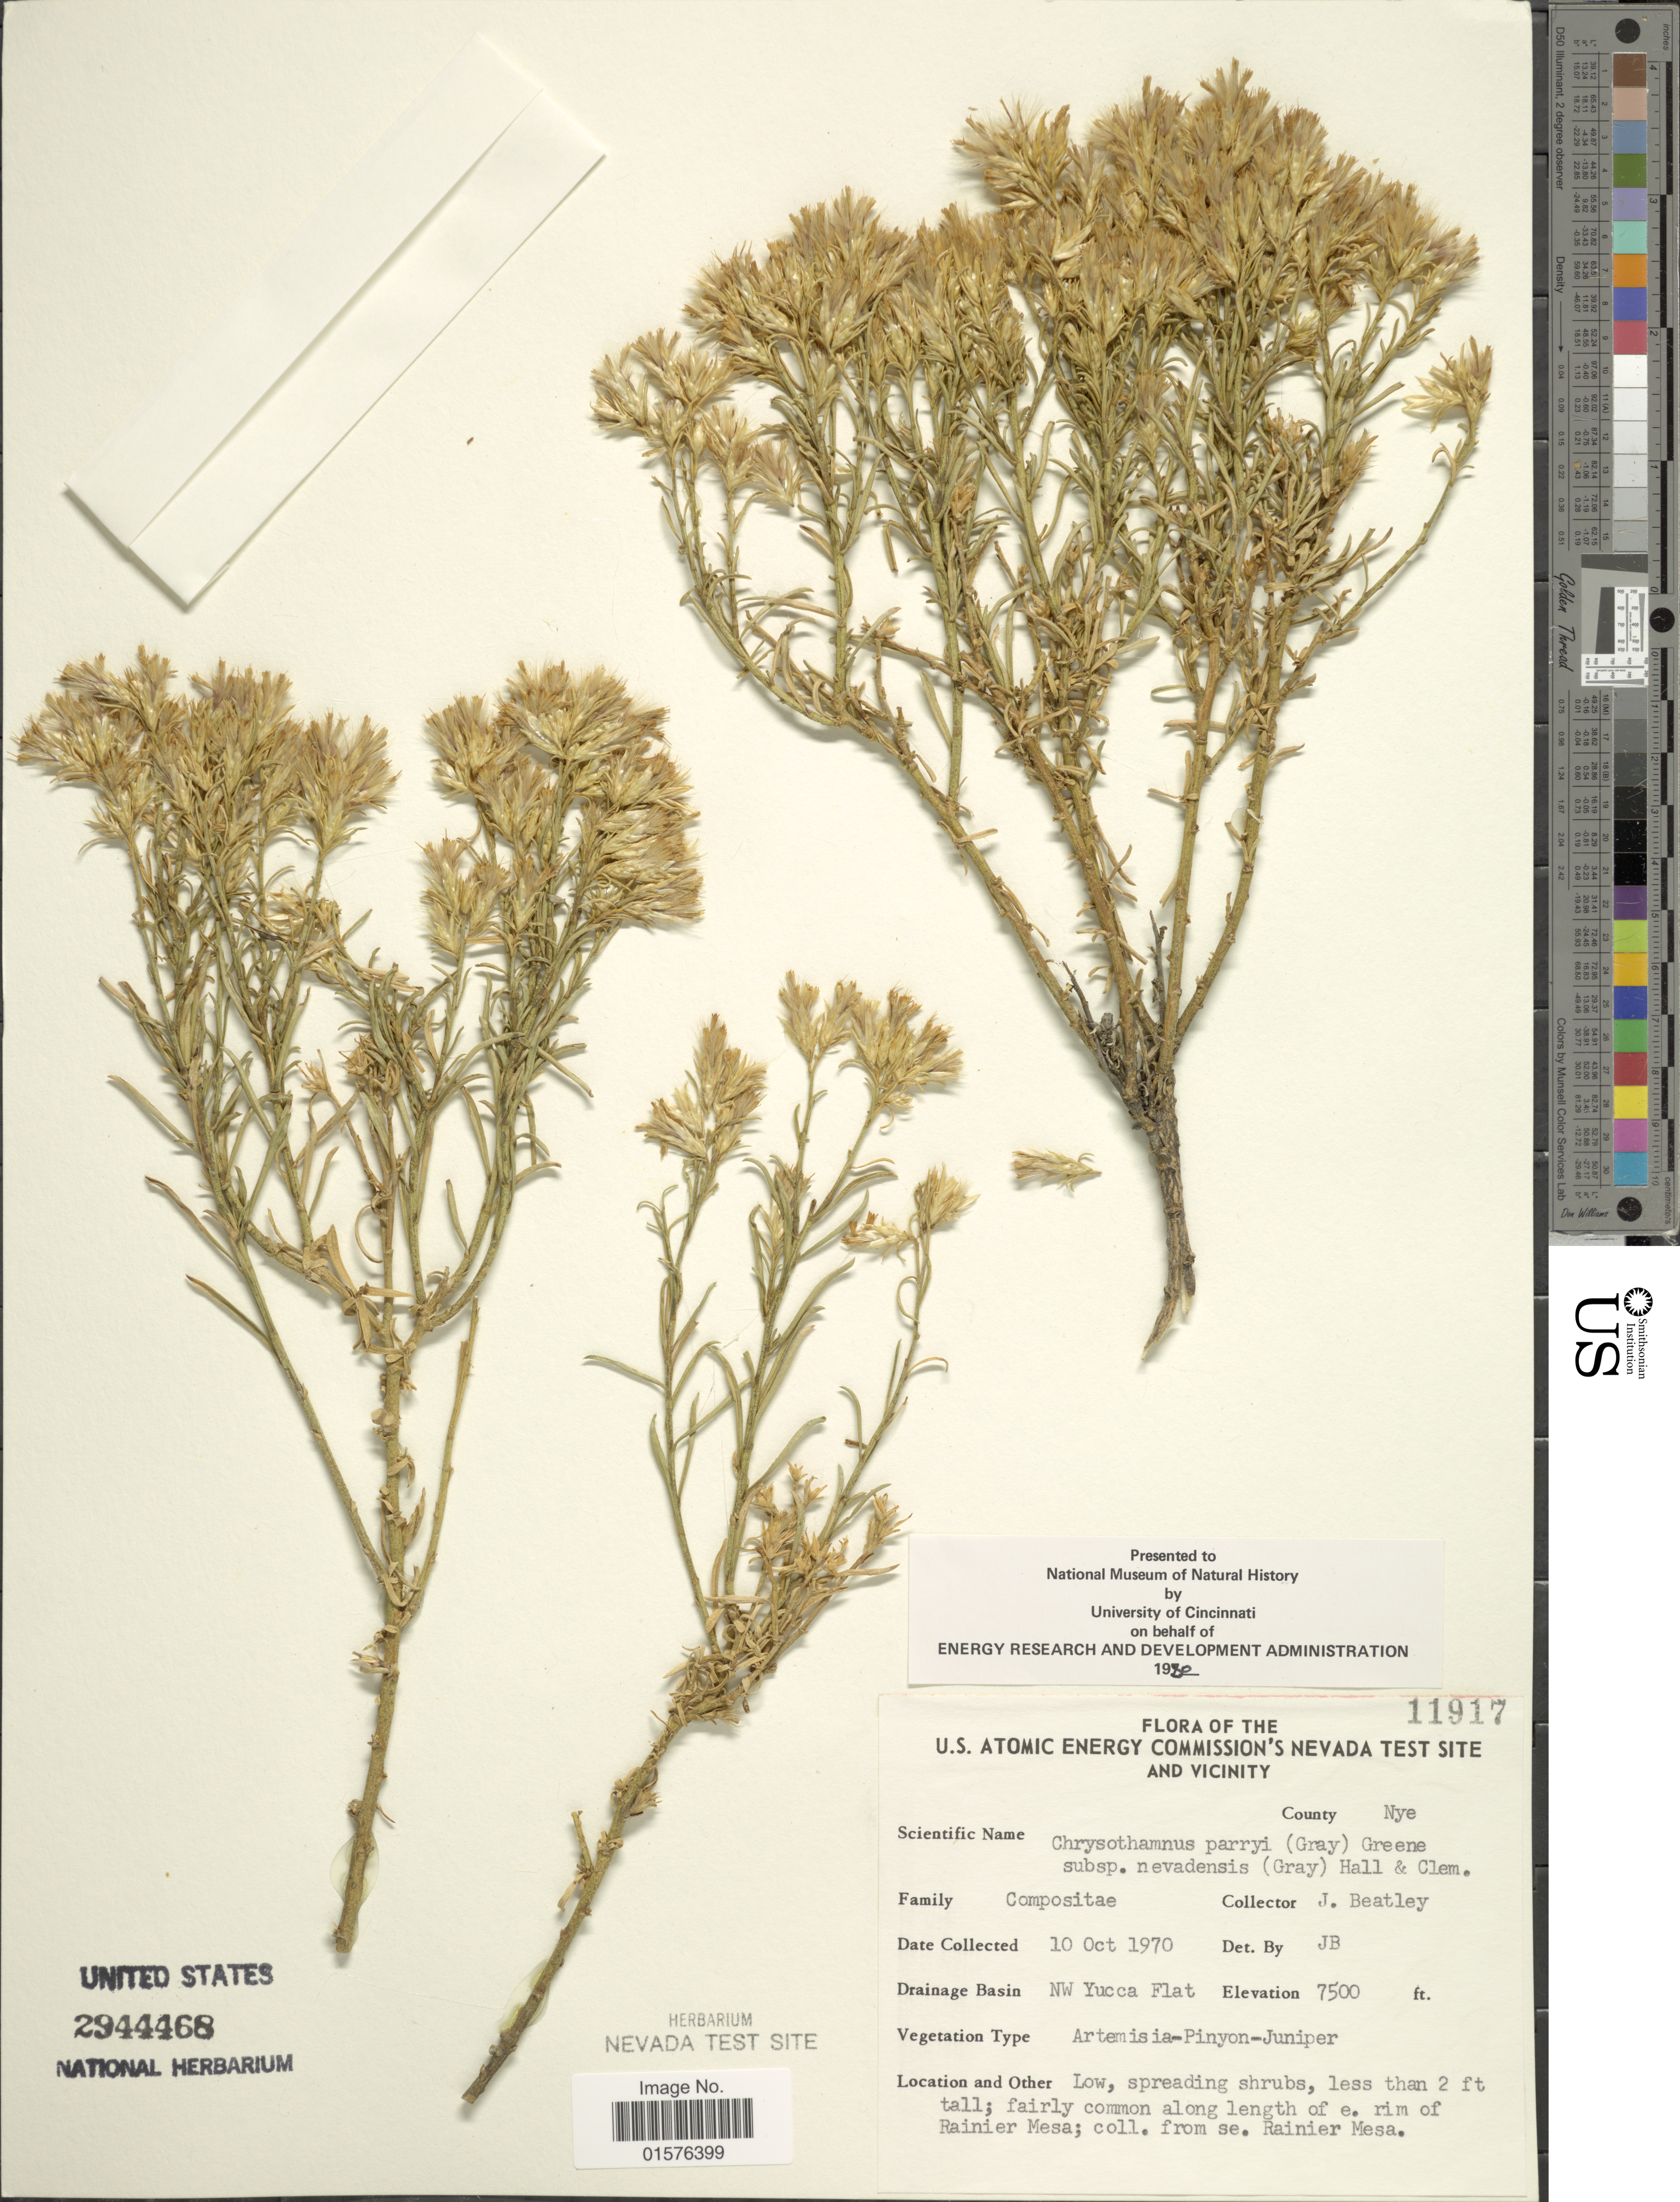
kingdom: Plantae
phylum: Tracheophyta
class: Magnoliopsida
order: Asterales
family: Asteraceae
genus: Ericameria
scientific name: Ericameria parryi var. nevadensis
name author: (A. Gray) G.L. Nesom & G.I. Baird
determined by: Urbatsch, Lowell E., Curator (LSU), Louisiana State University (UNITED STATES)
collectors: J. C. Beatley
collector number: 11917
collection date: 1970-10-10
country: United States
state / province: Nevada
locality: The U.S. Atomic Energy Commission's Nevada test Site and Vicinity, County: Nye, Drainage Basin: NW Yucca Flat, along lenght of e. rim of Ranier Mesa; coll. from se. Rainier Mesa.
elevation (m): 2286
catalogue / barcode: US 29444468